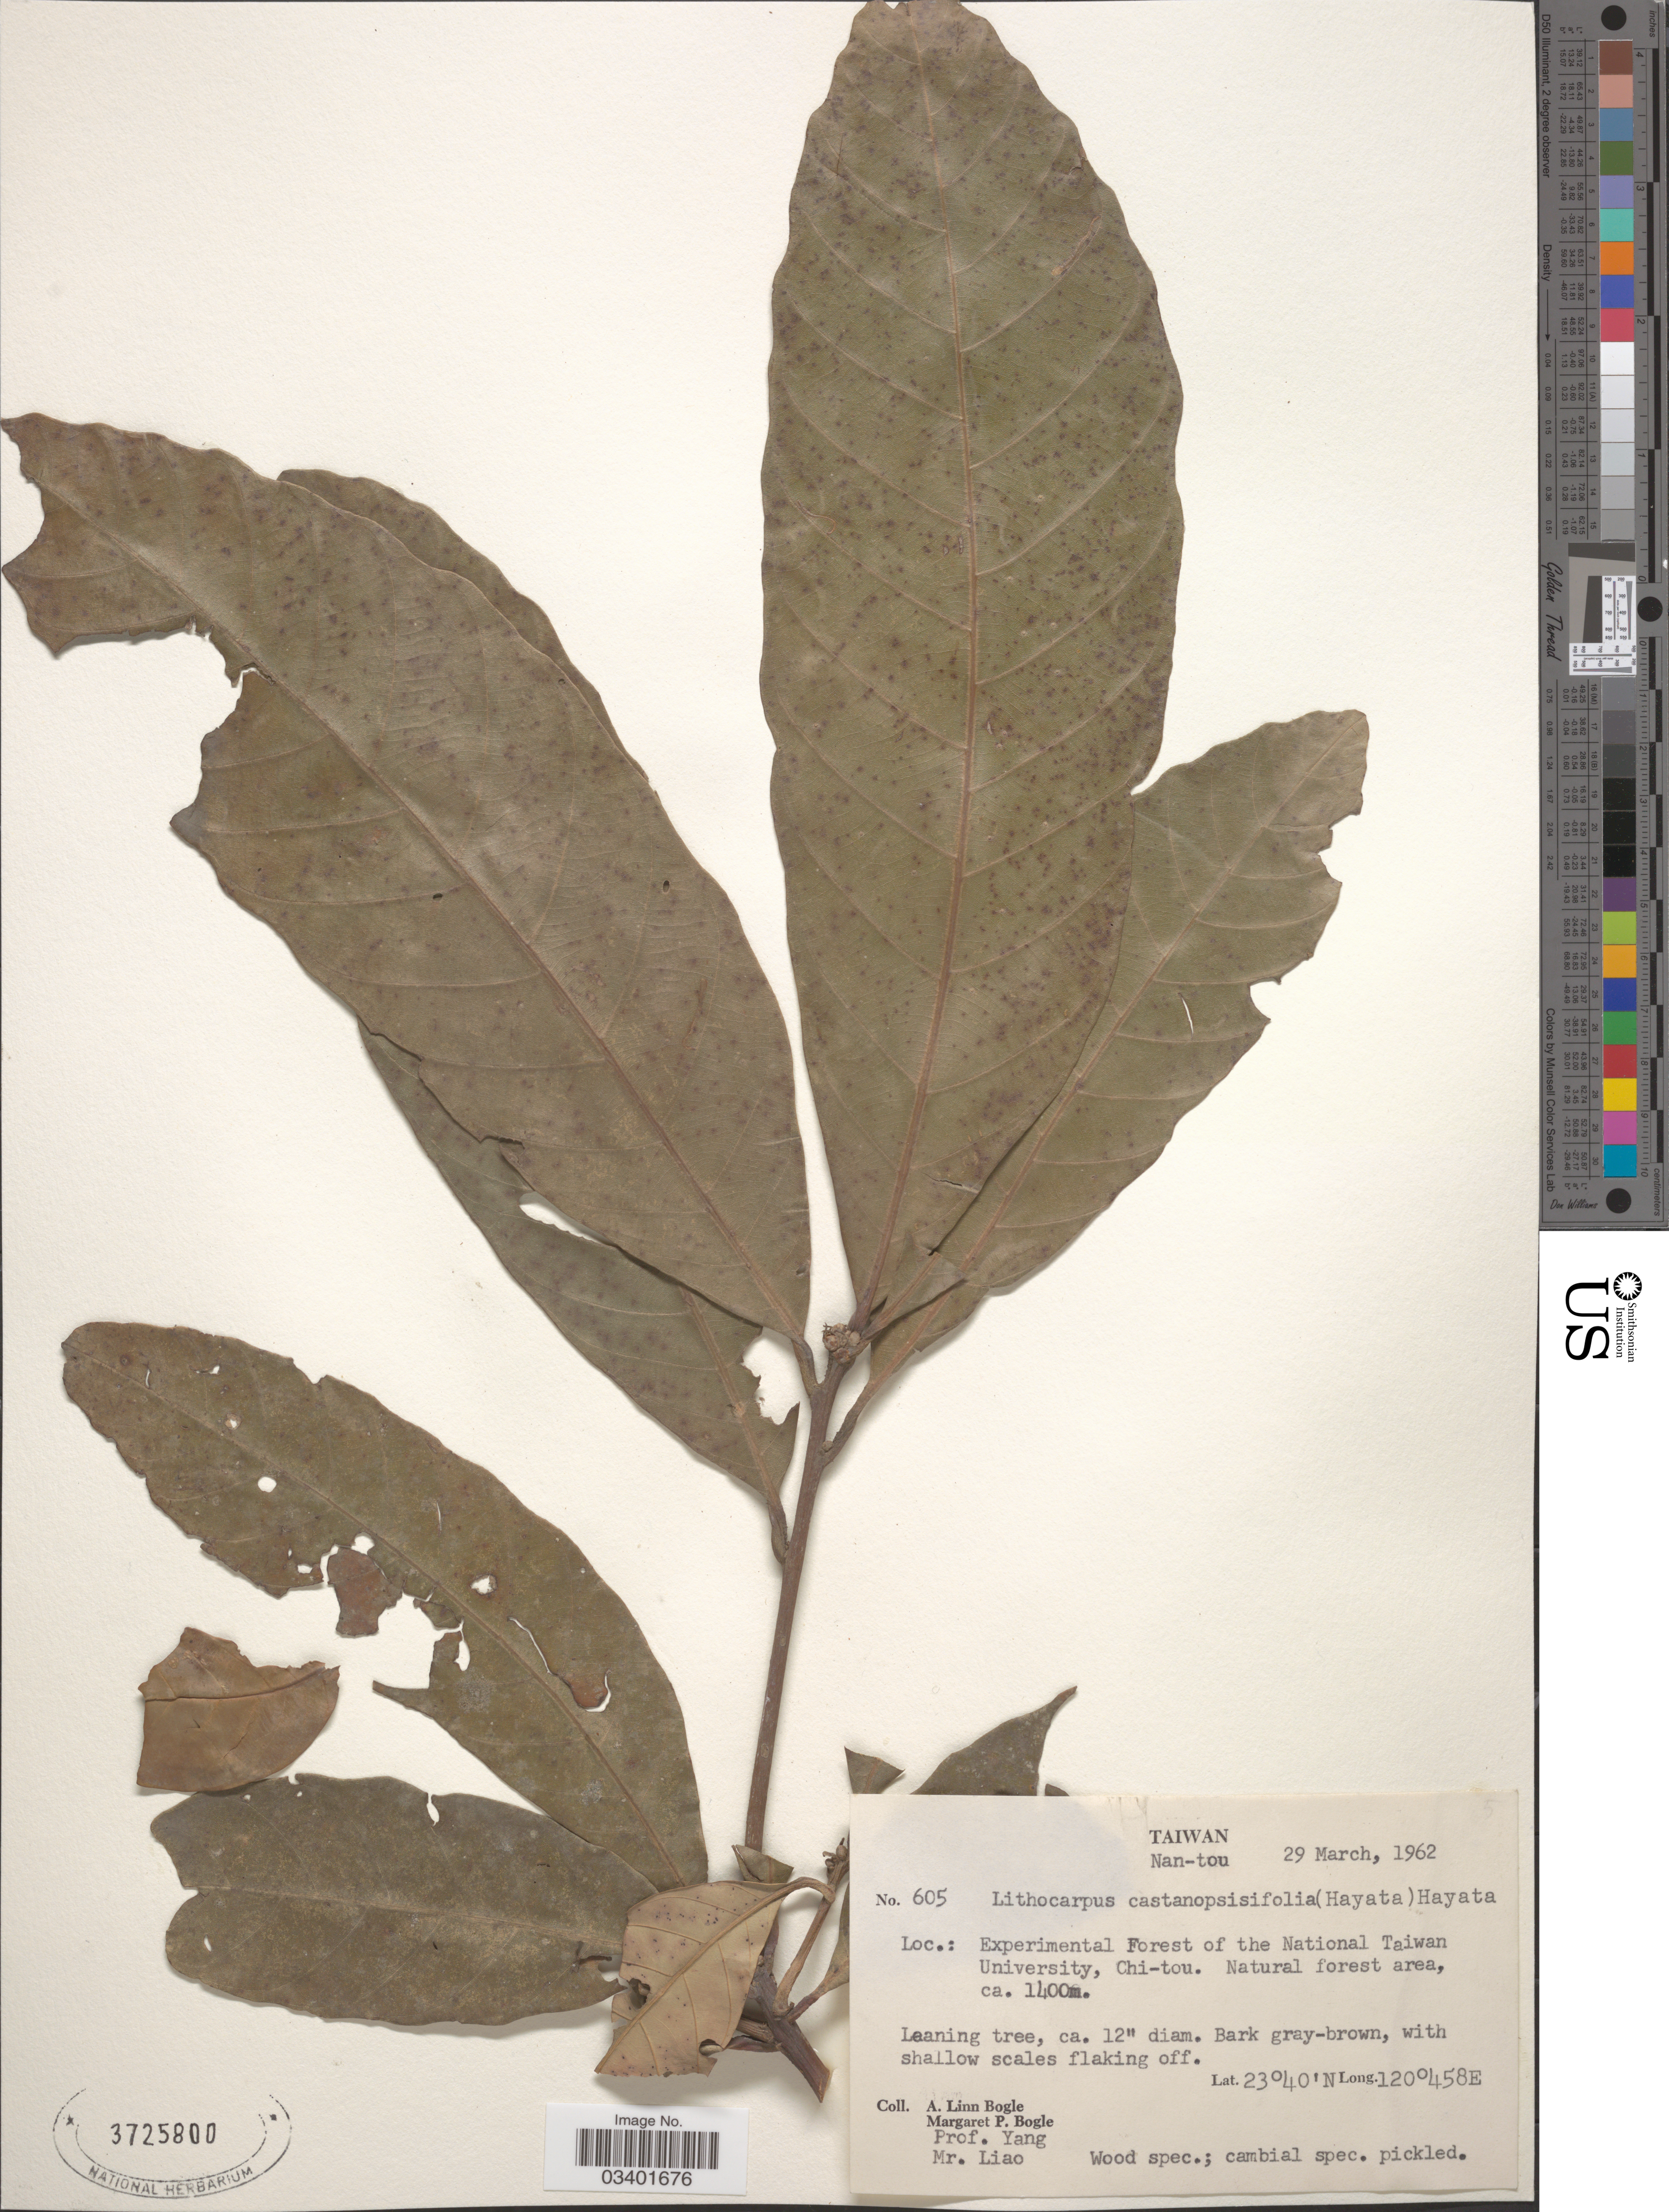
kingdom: Plantae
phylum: Tracheophyta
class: Magnoliopsida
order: Fagales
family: Fagaceae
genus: Lithocarpus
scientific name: Lithocarpus castanopsifolius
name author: (Hayata) Hayata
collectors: Bogle, A.L., M. Bogle, Prof. Yang & Mr. Liao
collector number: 605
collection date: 1962-03-29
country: Taiwan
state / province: Nantou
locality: Nan-tou. Experimental Forest of the National Taiwan University, Chi-tou. Natural forest area.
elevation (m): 1400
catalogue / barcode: US 3725800